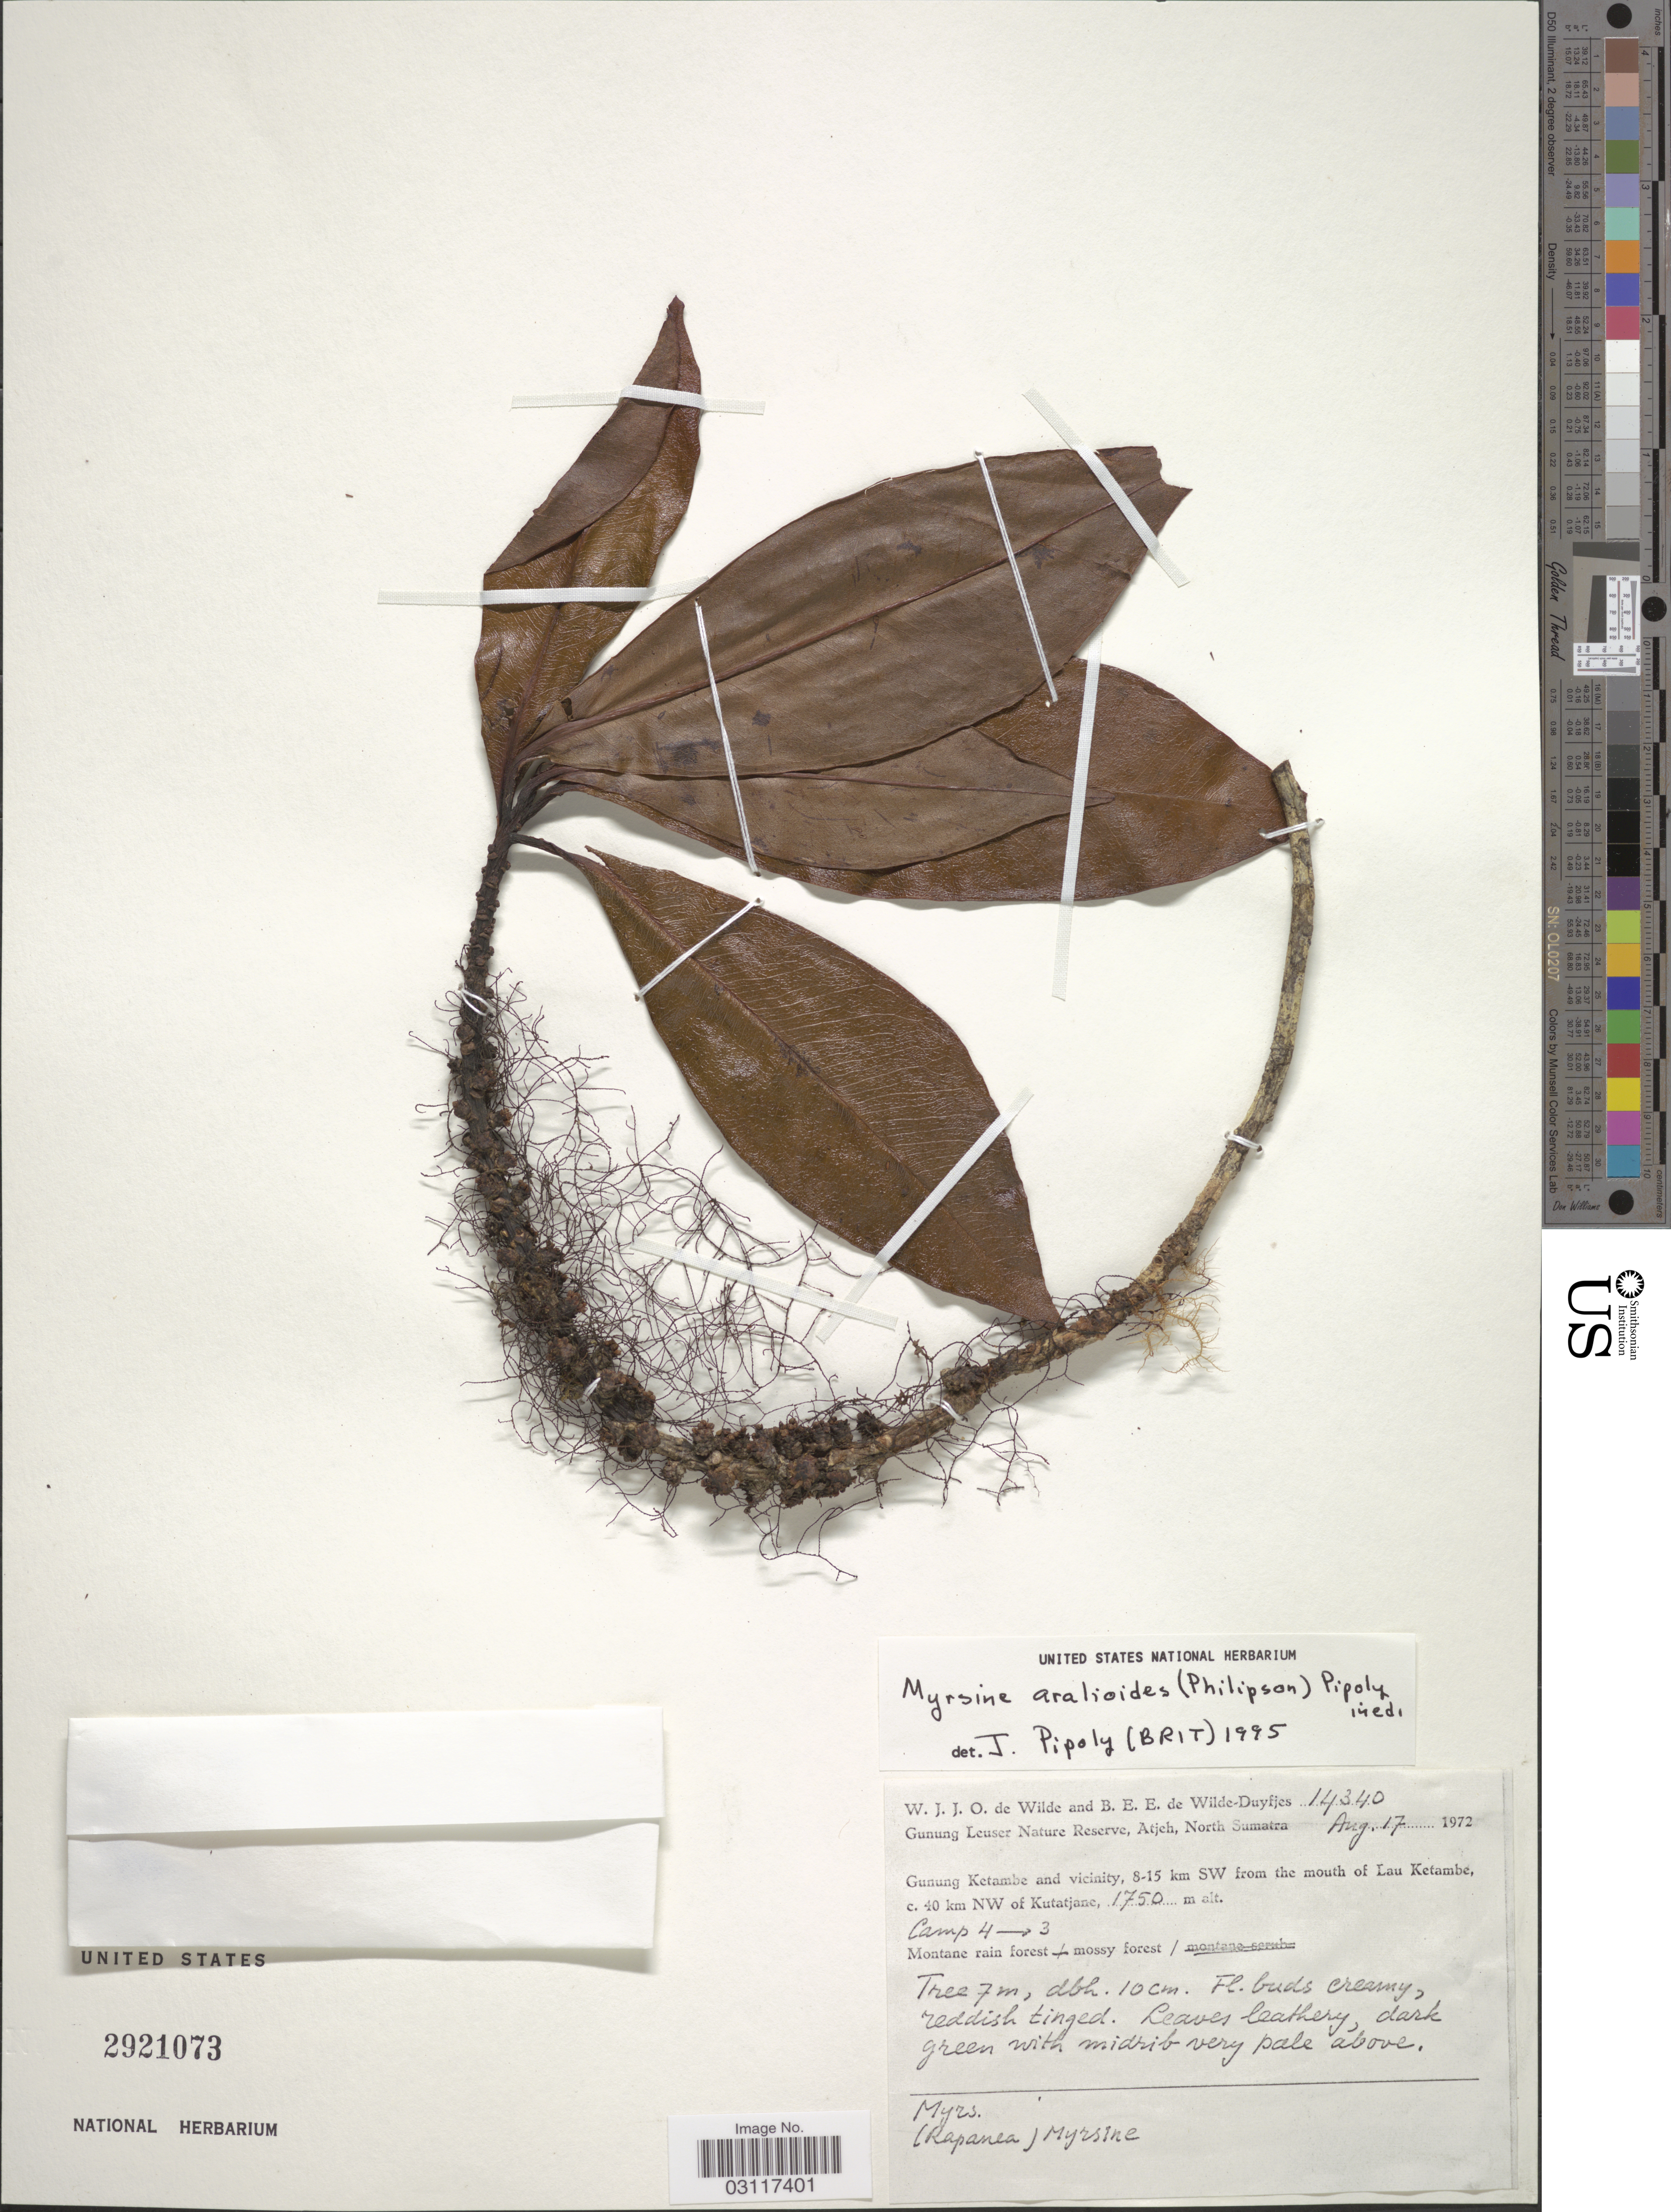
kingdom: Plantae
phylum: Tracheophyta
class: Magnoliopsida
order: Ericales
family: Primulaceae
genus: Myrsine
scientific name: Myrsine aralioides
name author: (Philipson) Pipoly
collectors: W. J. de Wilde & B. E. de Wilde-Duyfjes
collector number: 14340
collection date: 1972-08-17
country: Indonesia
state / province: Sumatra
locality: Gunung Leuser Nature Reserve, Atjeh, North Sumatra, Gunung Ketambe and vicinity, 8-158 km SW from the mouth of Lau Ketambe, c. 40 km NW of Kutatjane, Camp 4-3.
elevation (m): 1750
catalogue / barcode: US 2921073